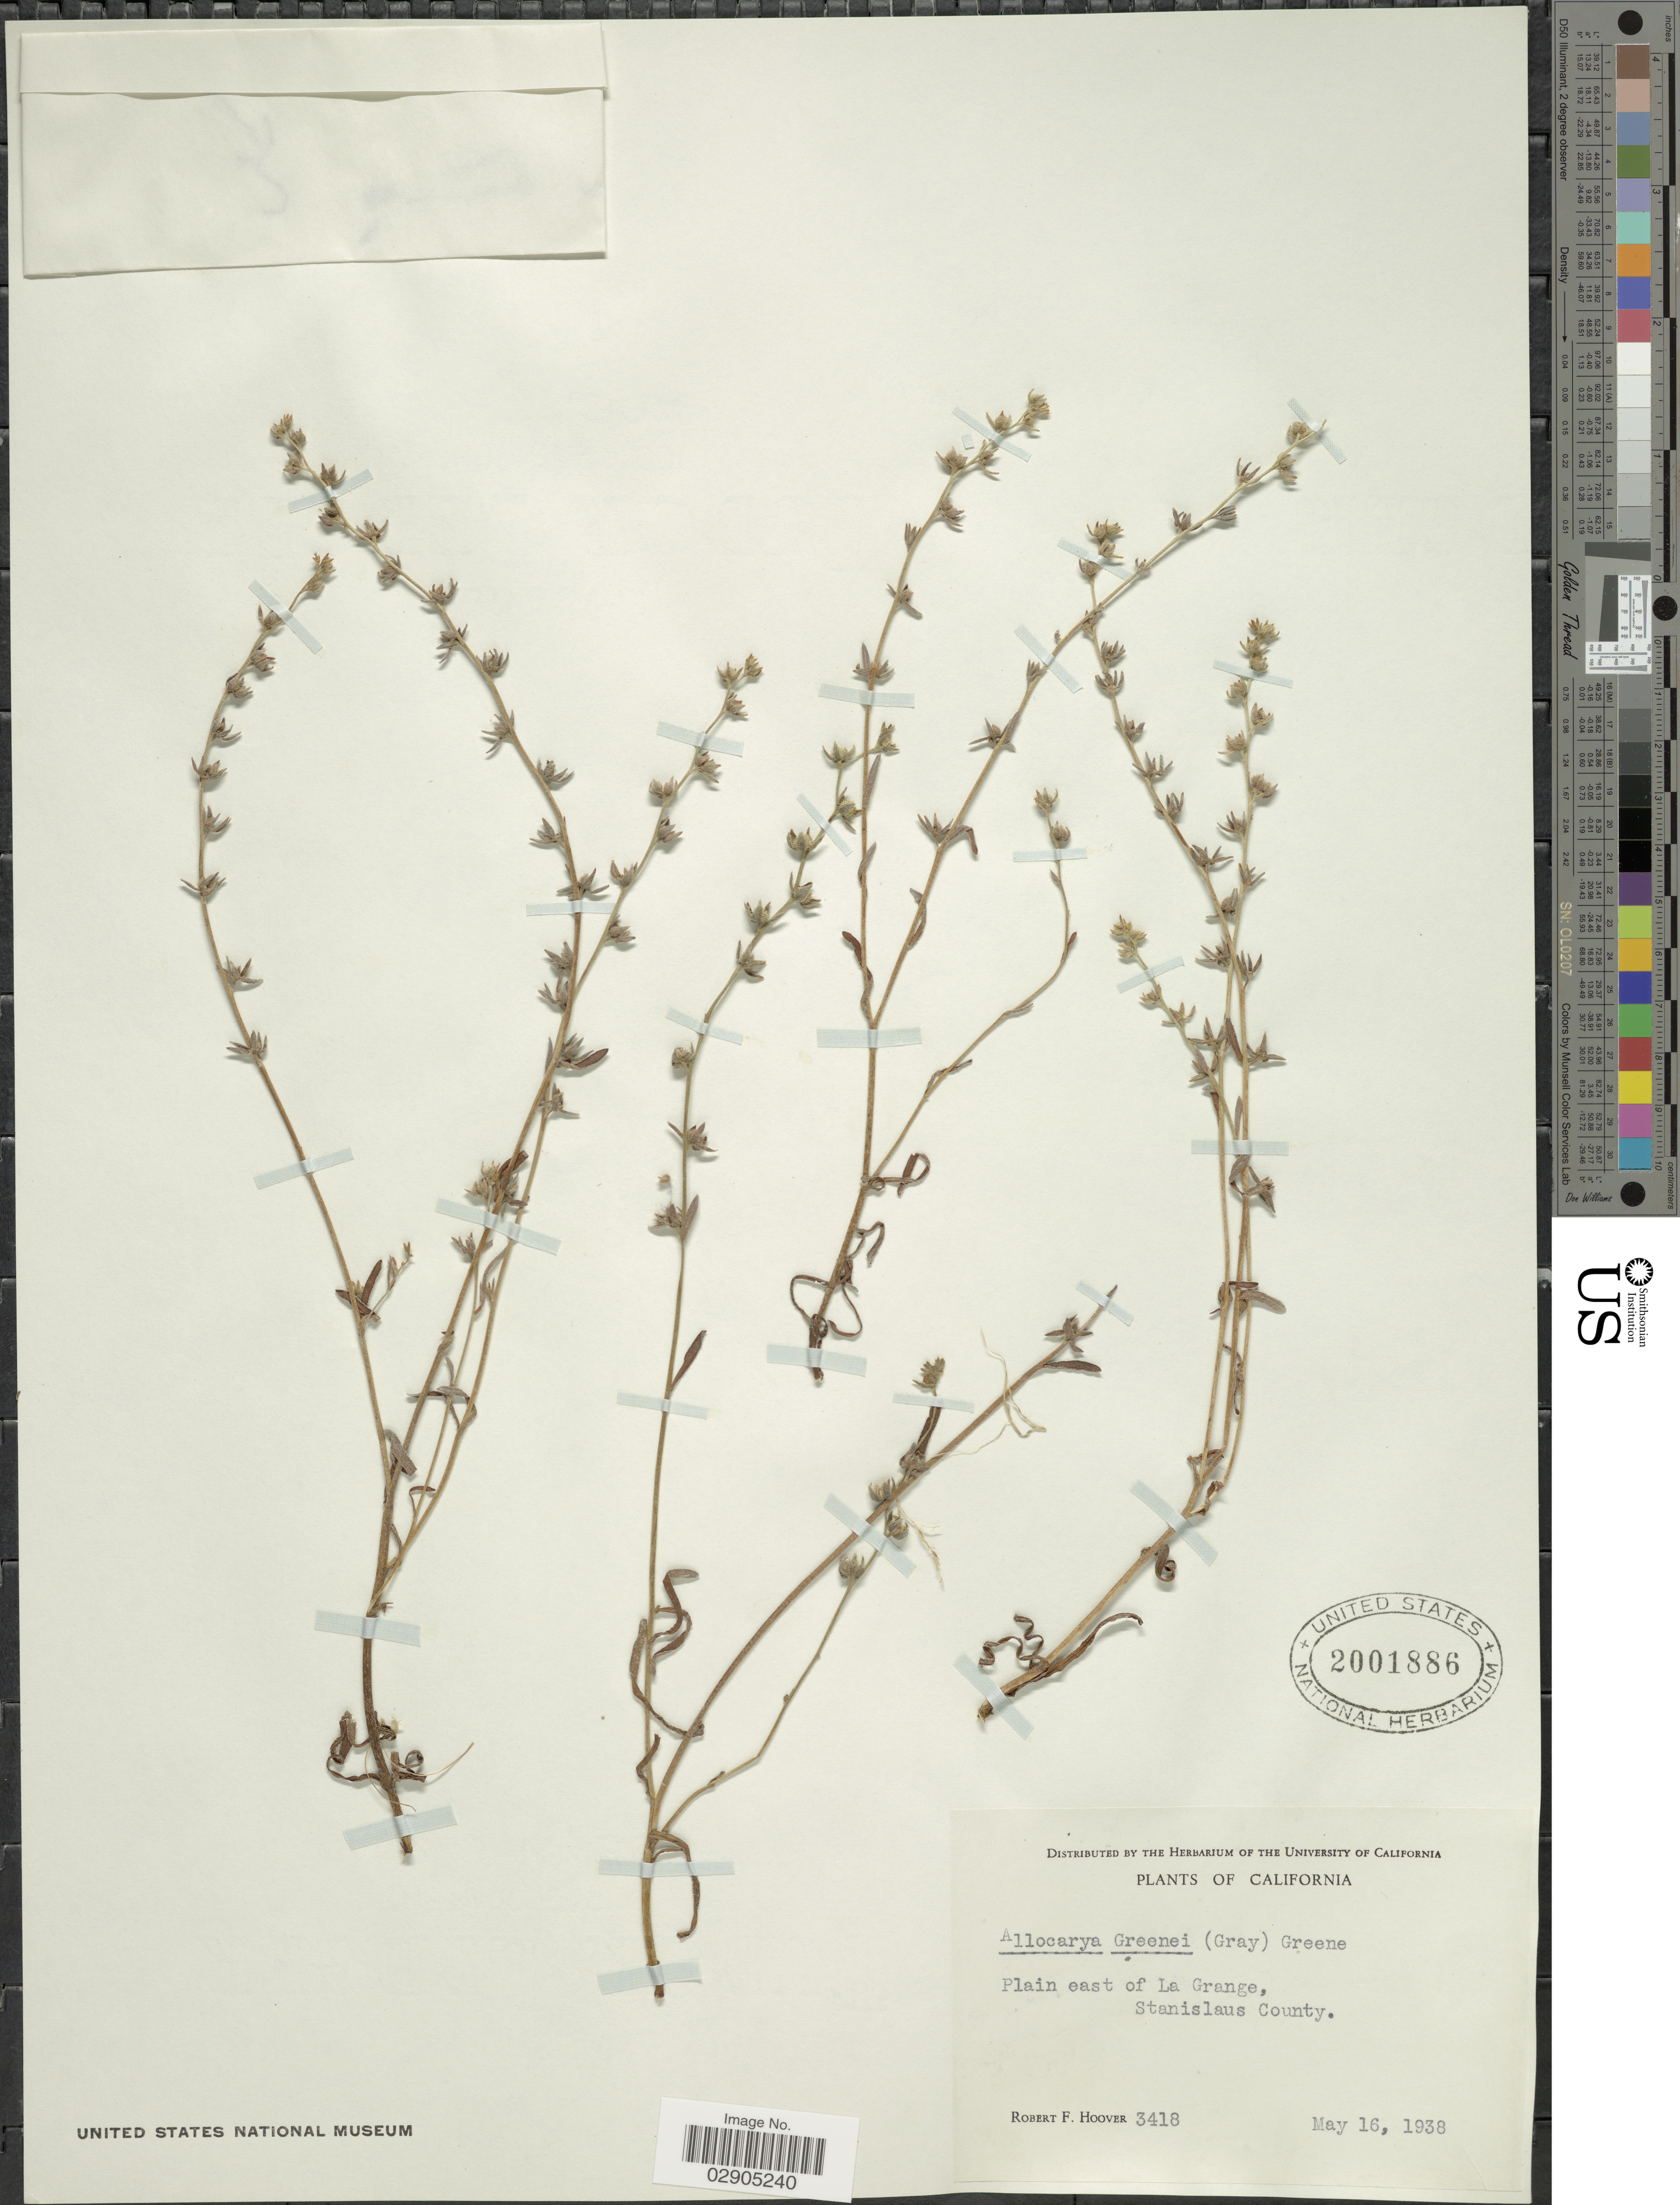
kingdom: Plantae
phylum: Tracheophyta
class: Magnoliopsida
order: Boraginales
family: Boraginaceae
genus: Allocarya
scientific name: Allocarya greenei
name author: (A. Gray) S.W. Greene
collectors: R. F. Hoover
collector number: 3418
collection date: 1938-05-16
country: United States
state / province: California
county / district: Stanislaus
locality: Plain east of La Grange, Stanislaus County.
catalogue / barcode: US 2001886